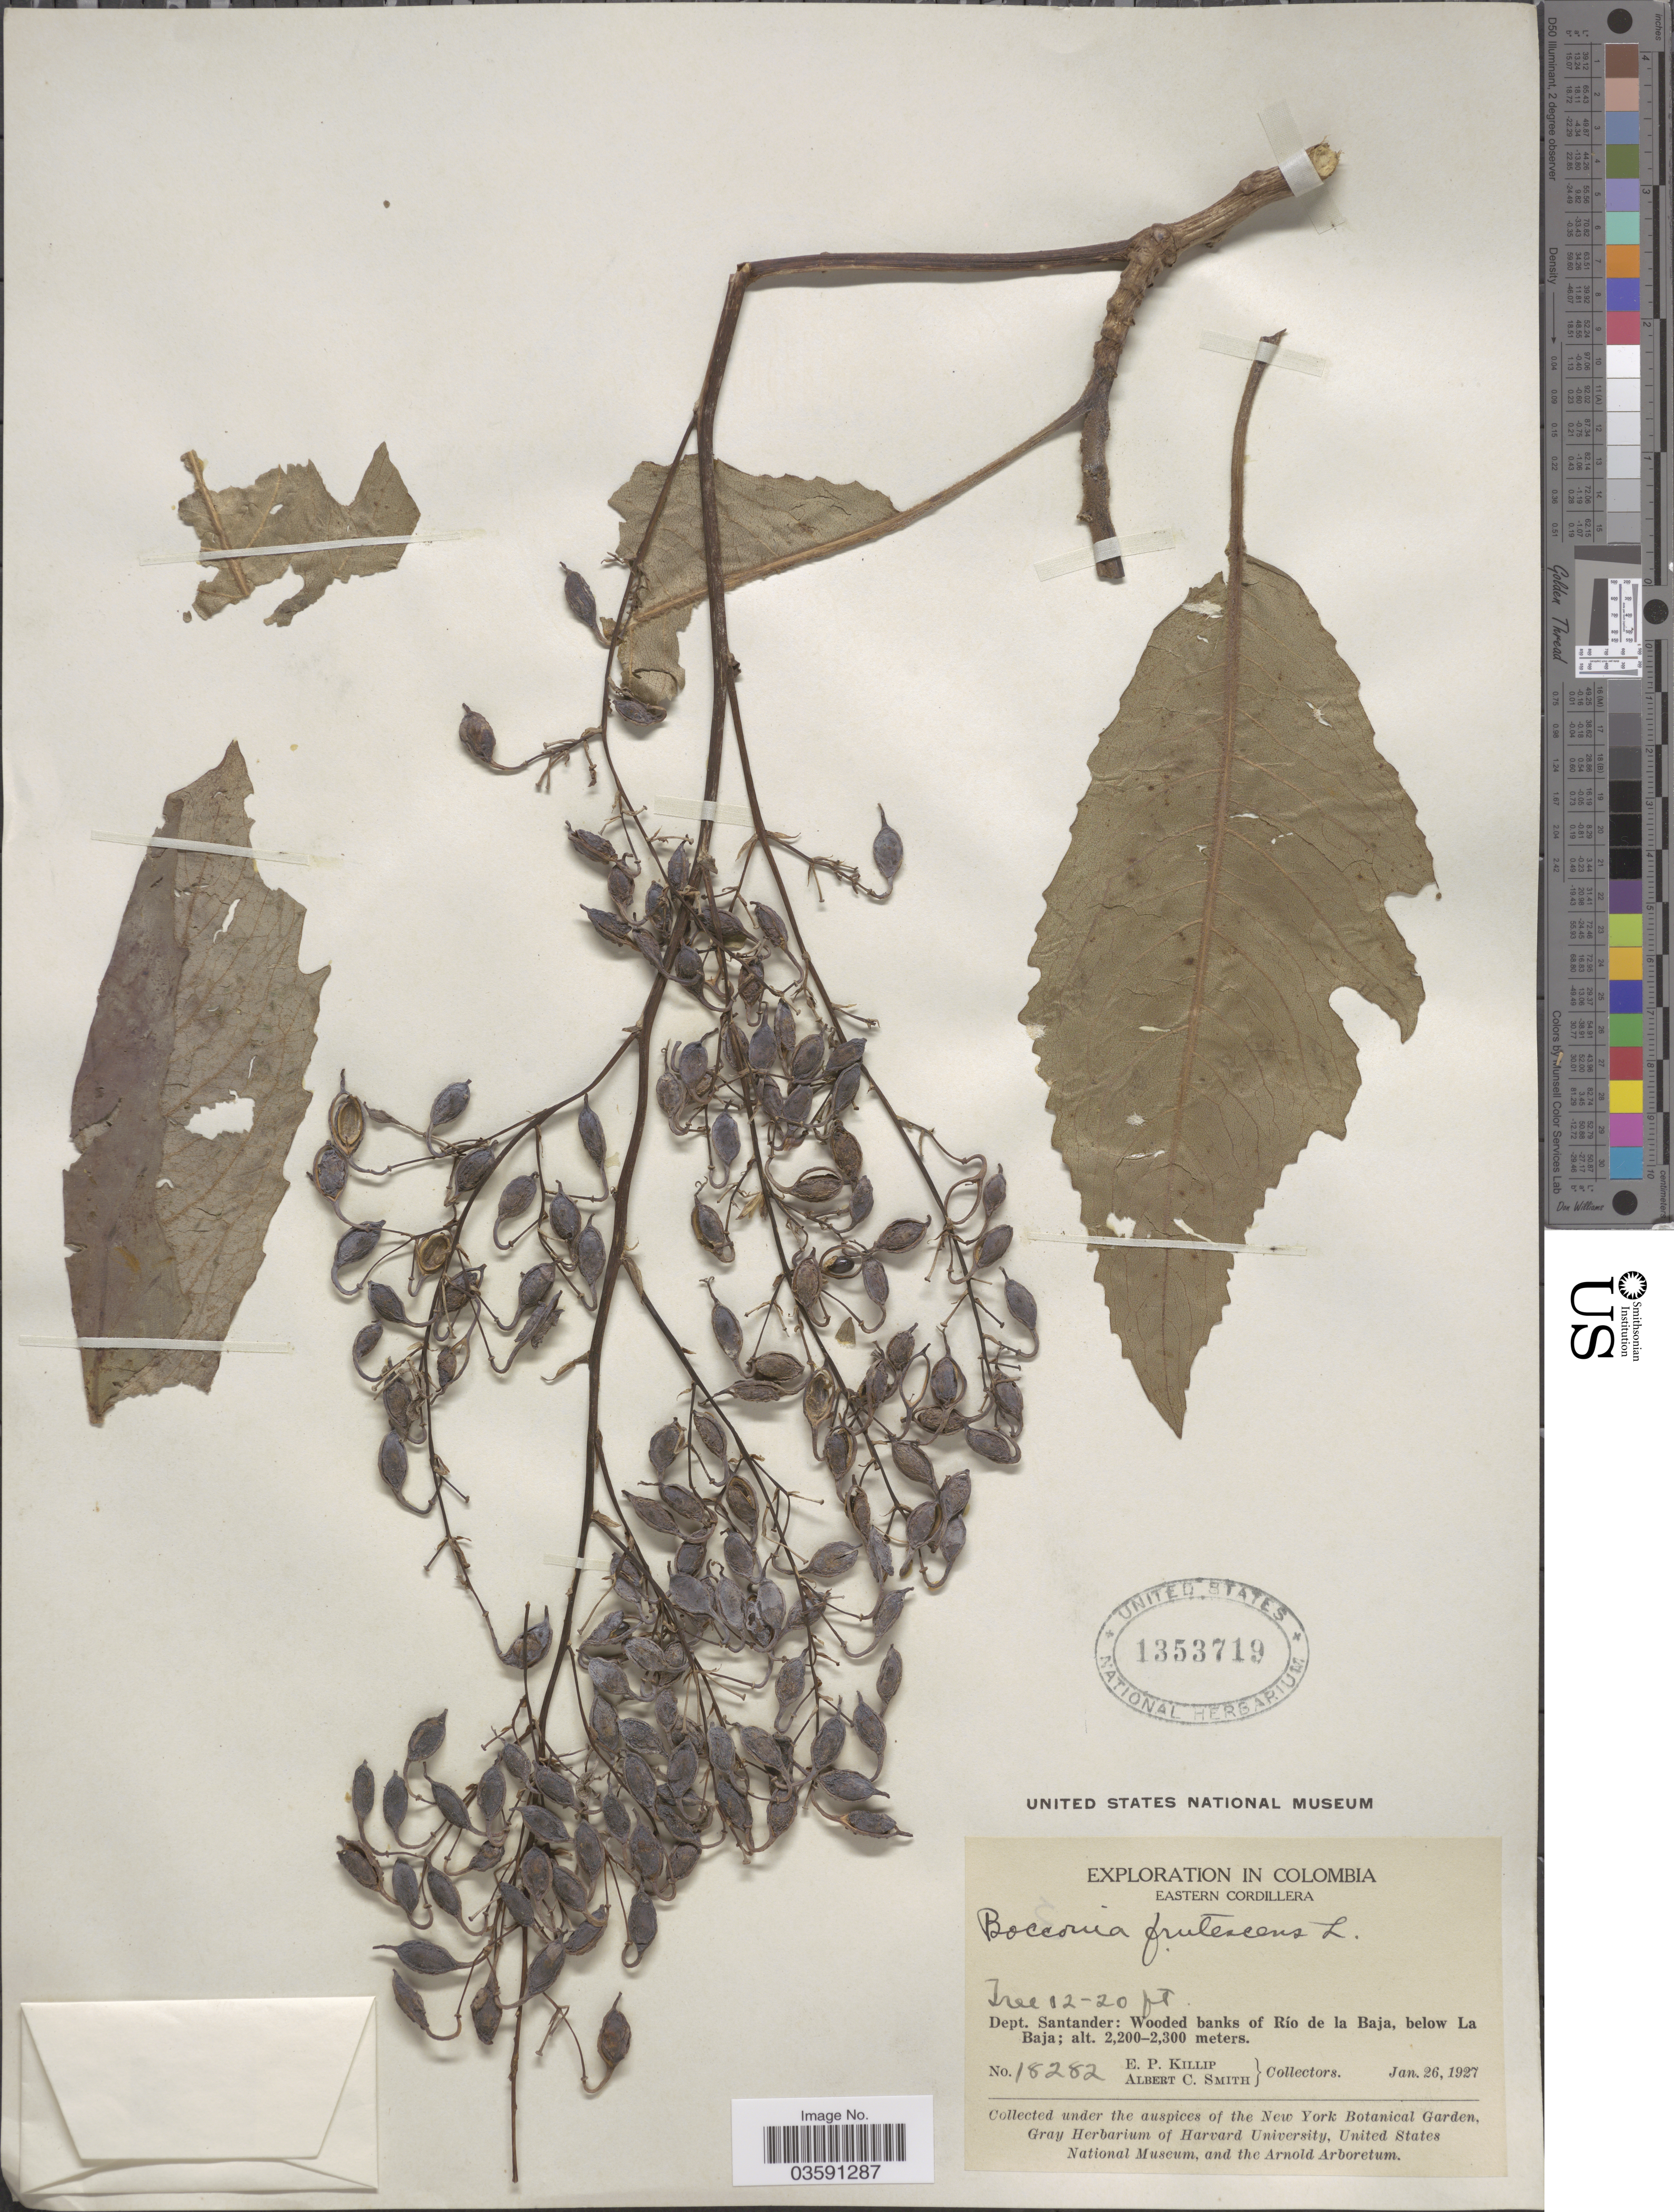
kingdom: Plantae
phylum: Tracheophyta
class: Magnoliopsida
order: Ranunculales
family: Papaveraceae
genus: Bocconia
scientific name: Bocconia integrifolia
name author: Bonpl.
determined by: Strong, Mark T., (BOT), Smithsonian Institution - National Museum of Natural History (UNITED STATES)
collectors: E. P. Killip & A. C. Smith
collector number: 18282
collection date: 1927-01-26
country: Colombia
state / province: Santander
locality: Eastern Cordillera. Dept. Santander: Wooded banks of Río de la Baja, below La Baja.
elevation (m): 2200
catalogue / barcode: US 1353719